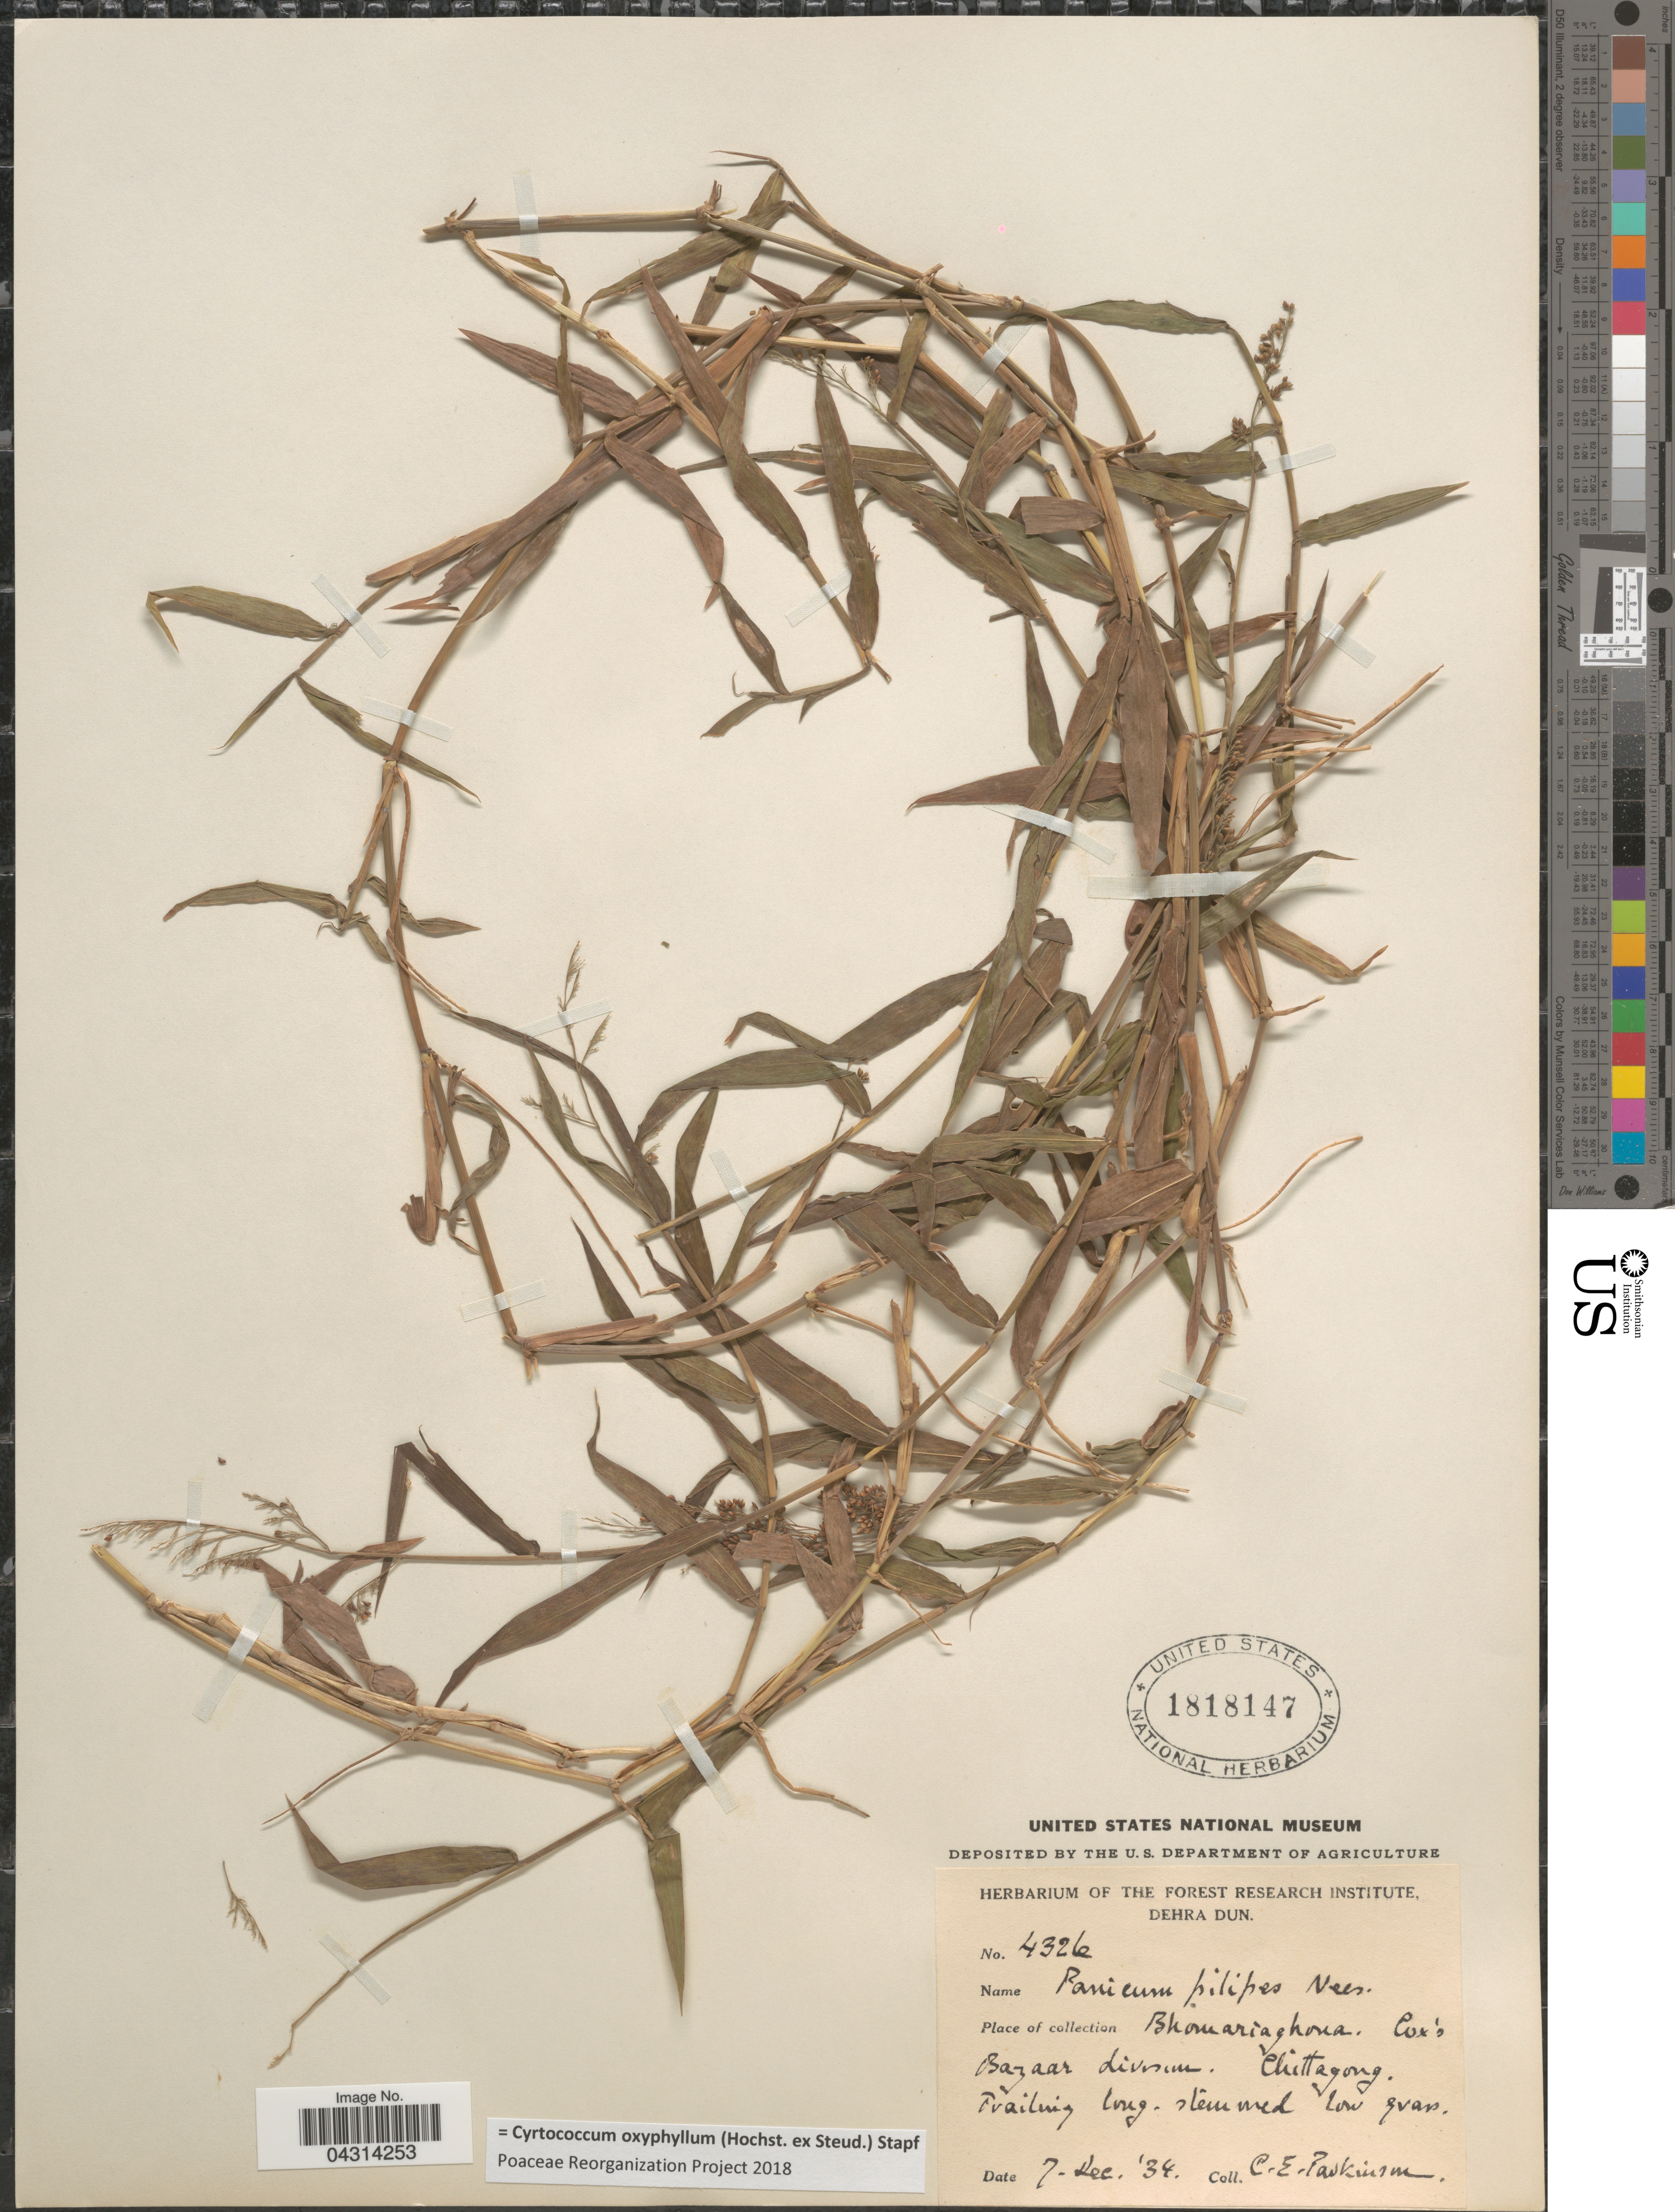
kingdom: Plantae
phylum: Tracheophyta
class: Liliopsida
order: Poales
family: Poaceae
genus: Cyrtococcum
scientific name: Cyrtococcum oxyphyllum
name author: (Steud.) Stapf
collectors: C. E. Parkinson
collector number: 4326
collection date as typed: Transcribed d/m/y: 7/12/34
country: Bangladesh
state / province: Chittagong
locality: Bhomariaghona. Cox's Bazaar division.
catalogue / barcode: US 1818147